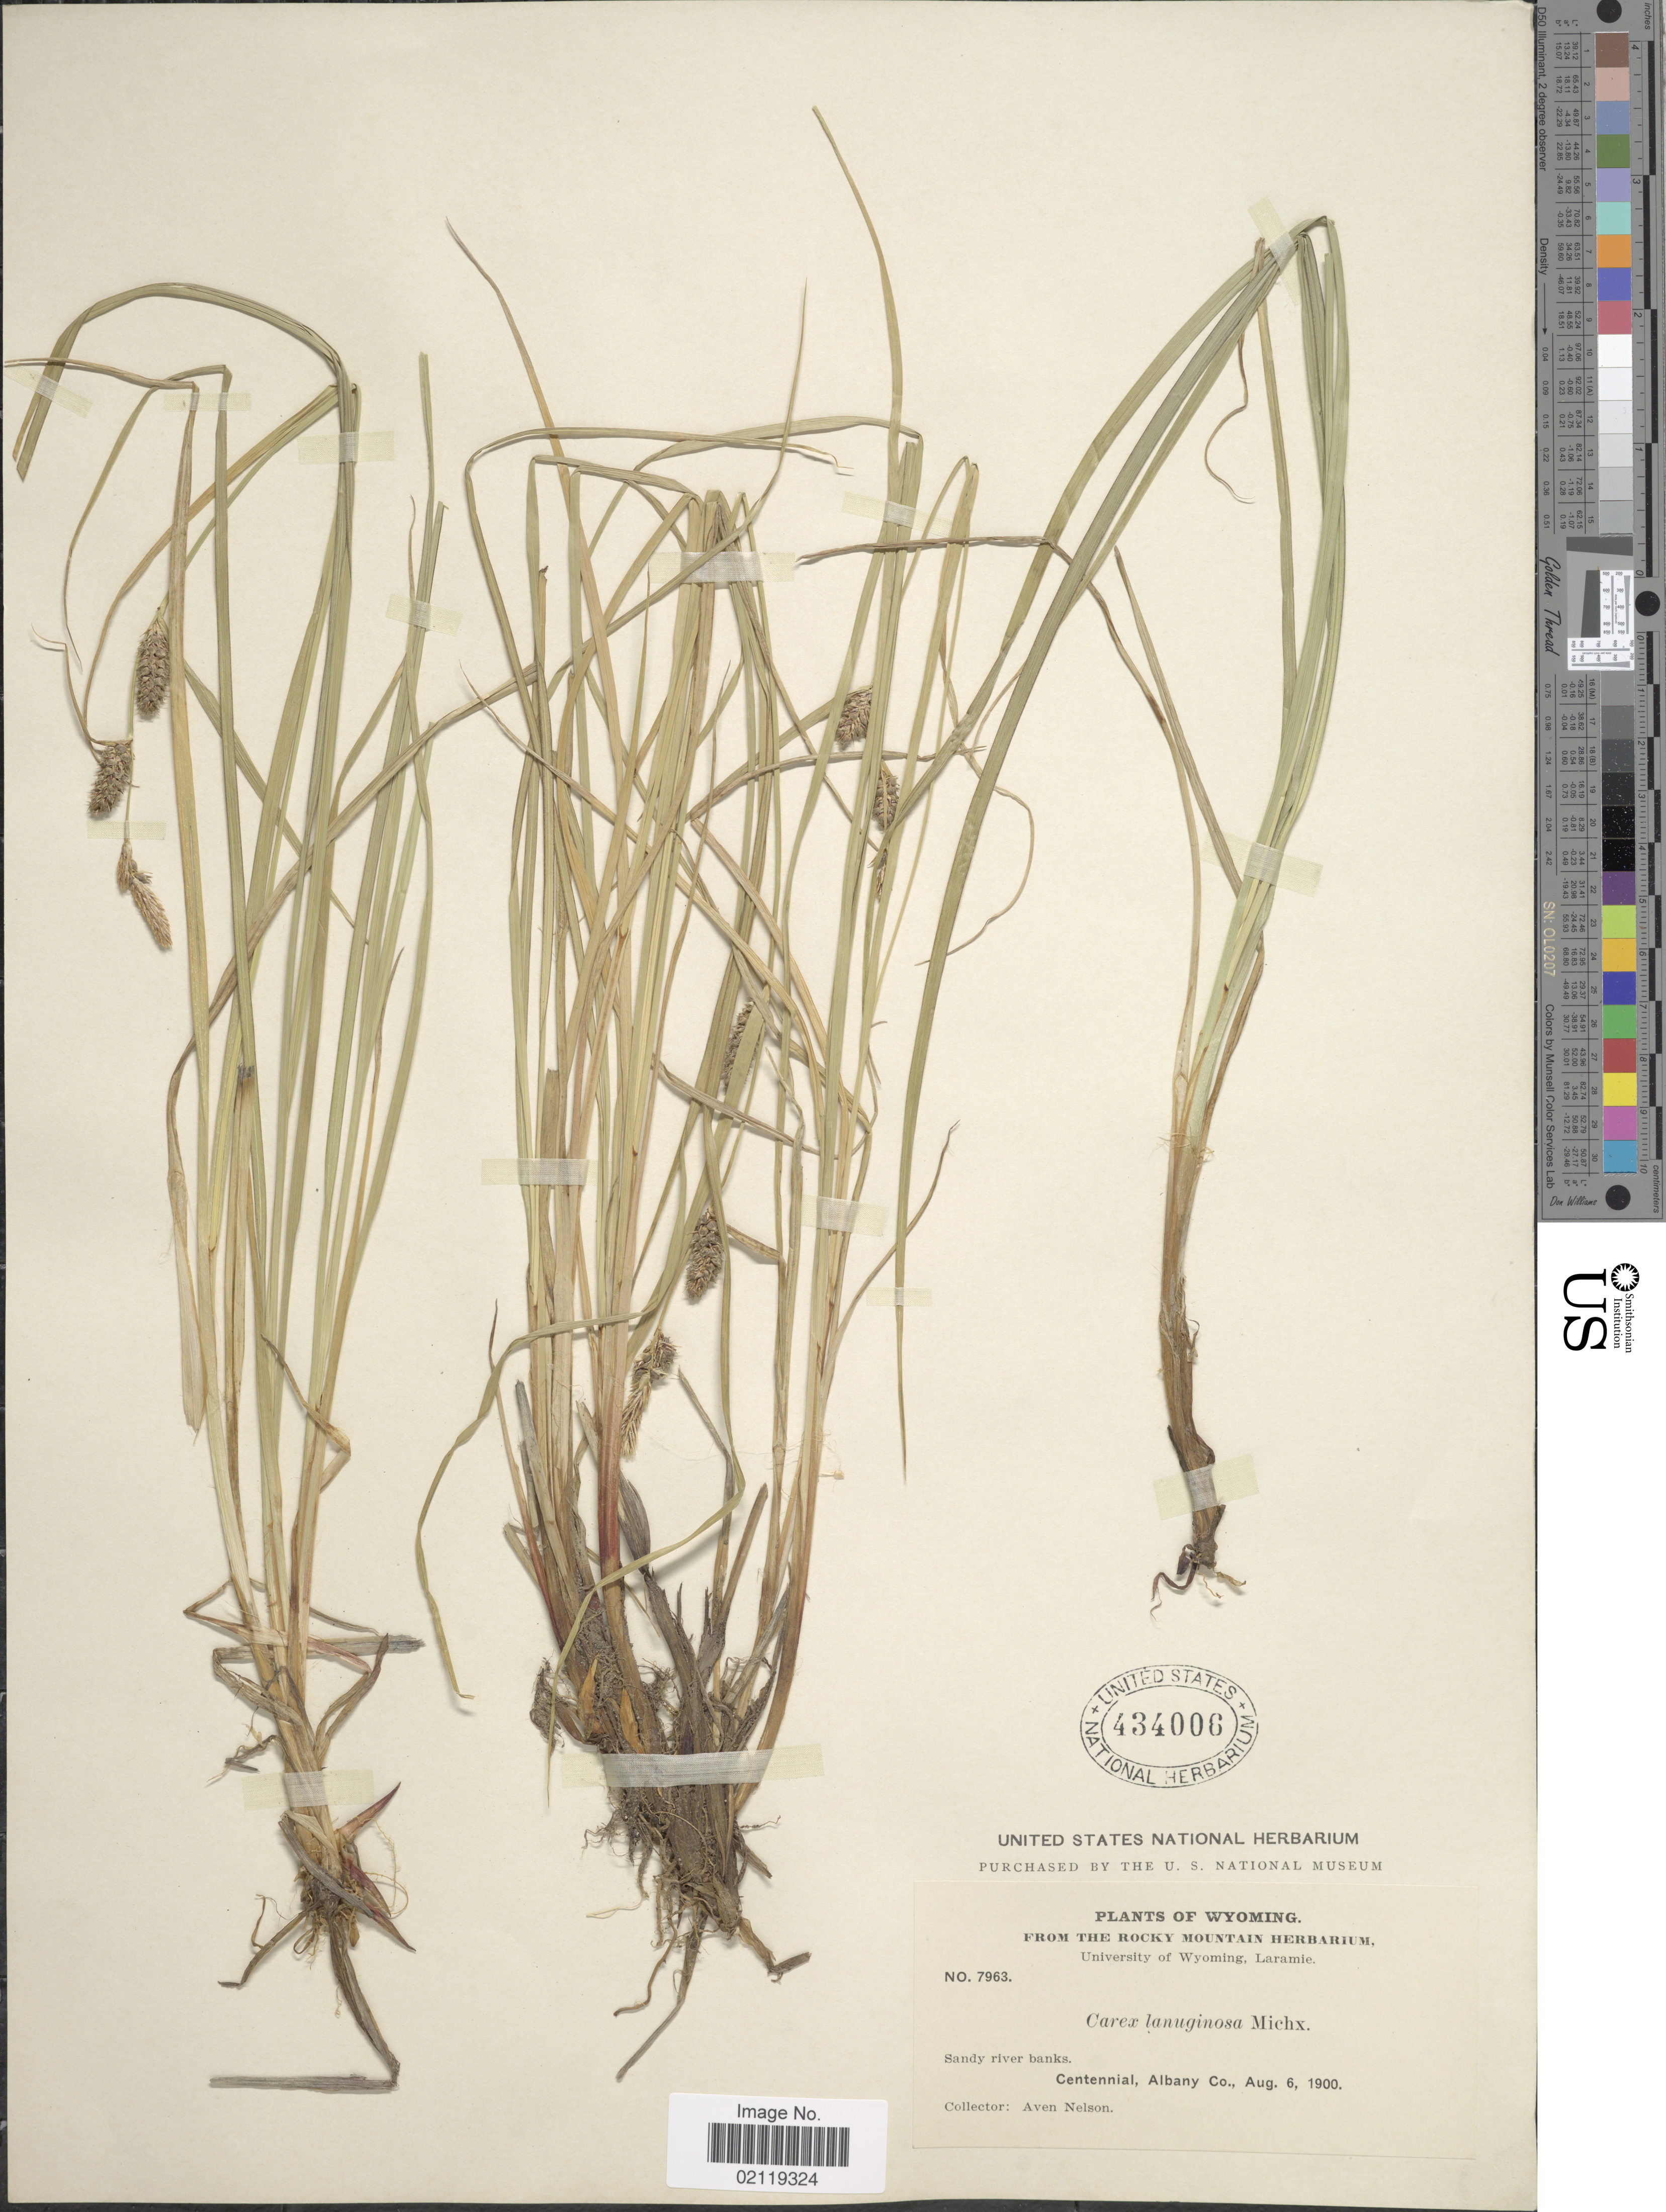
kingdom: Plantae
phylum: Tracheophyta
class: Liliopsida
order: Poales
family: Cyperaceae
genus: Carex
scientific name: Carex pellita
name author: Muhl. ex Willd.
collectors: A. Nelson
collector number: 7963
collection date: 1900-08-06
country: United States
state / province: Wyoming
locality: Sandy river banks. Centennial, Albany Co.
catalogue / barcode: US 434006